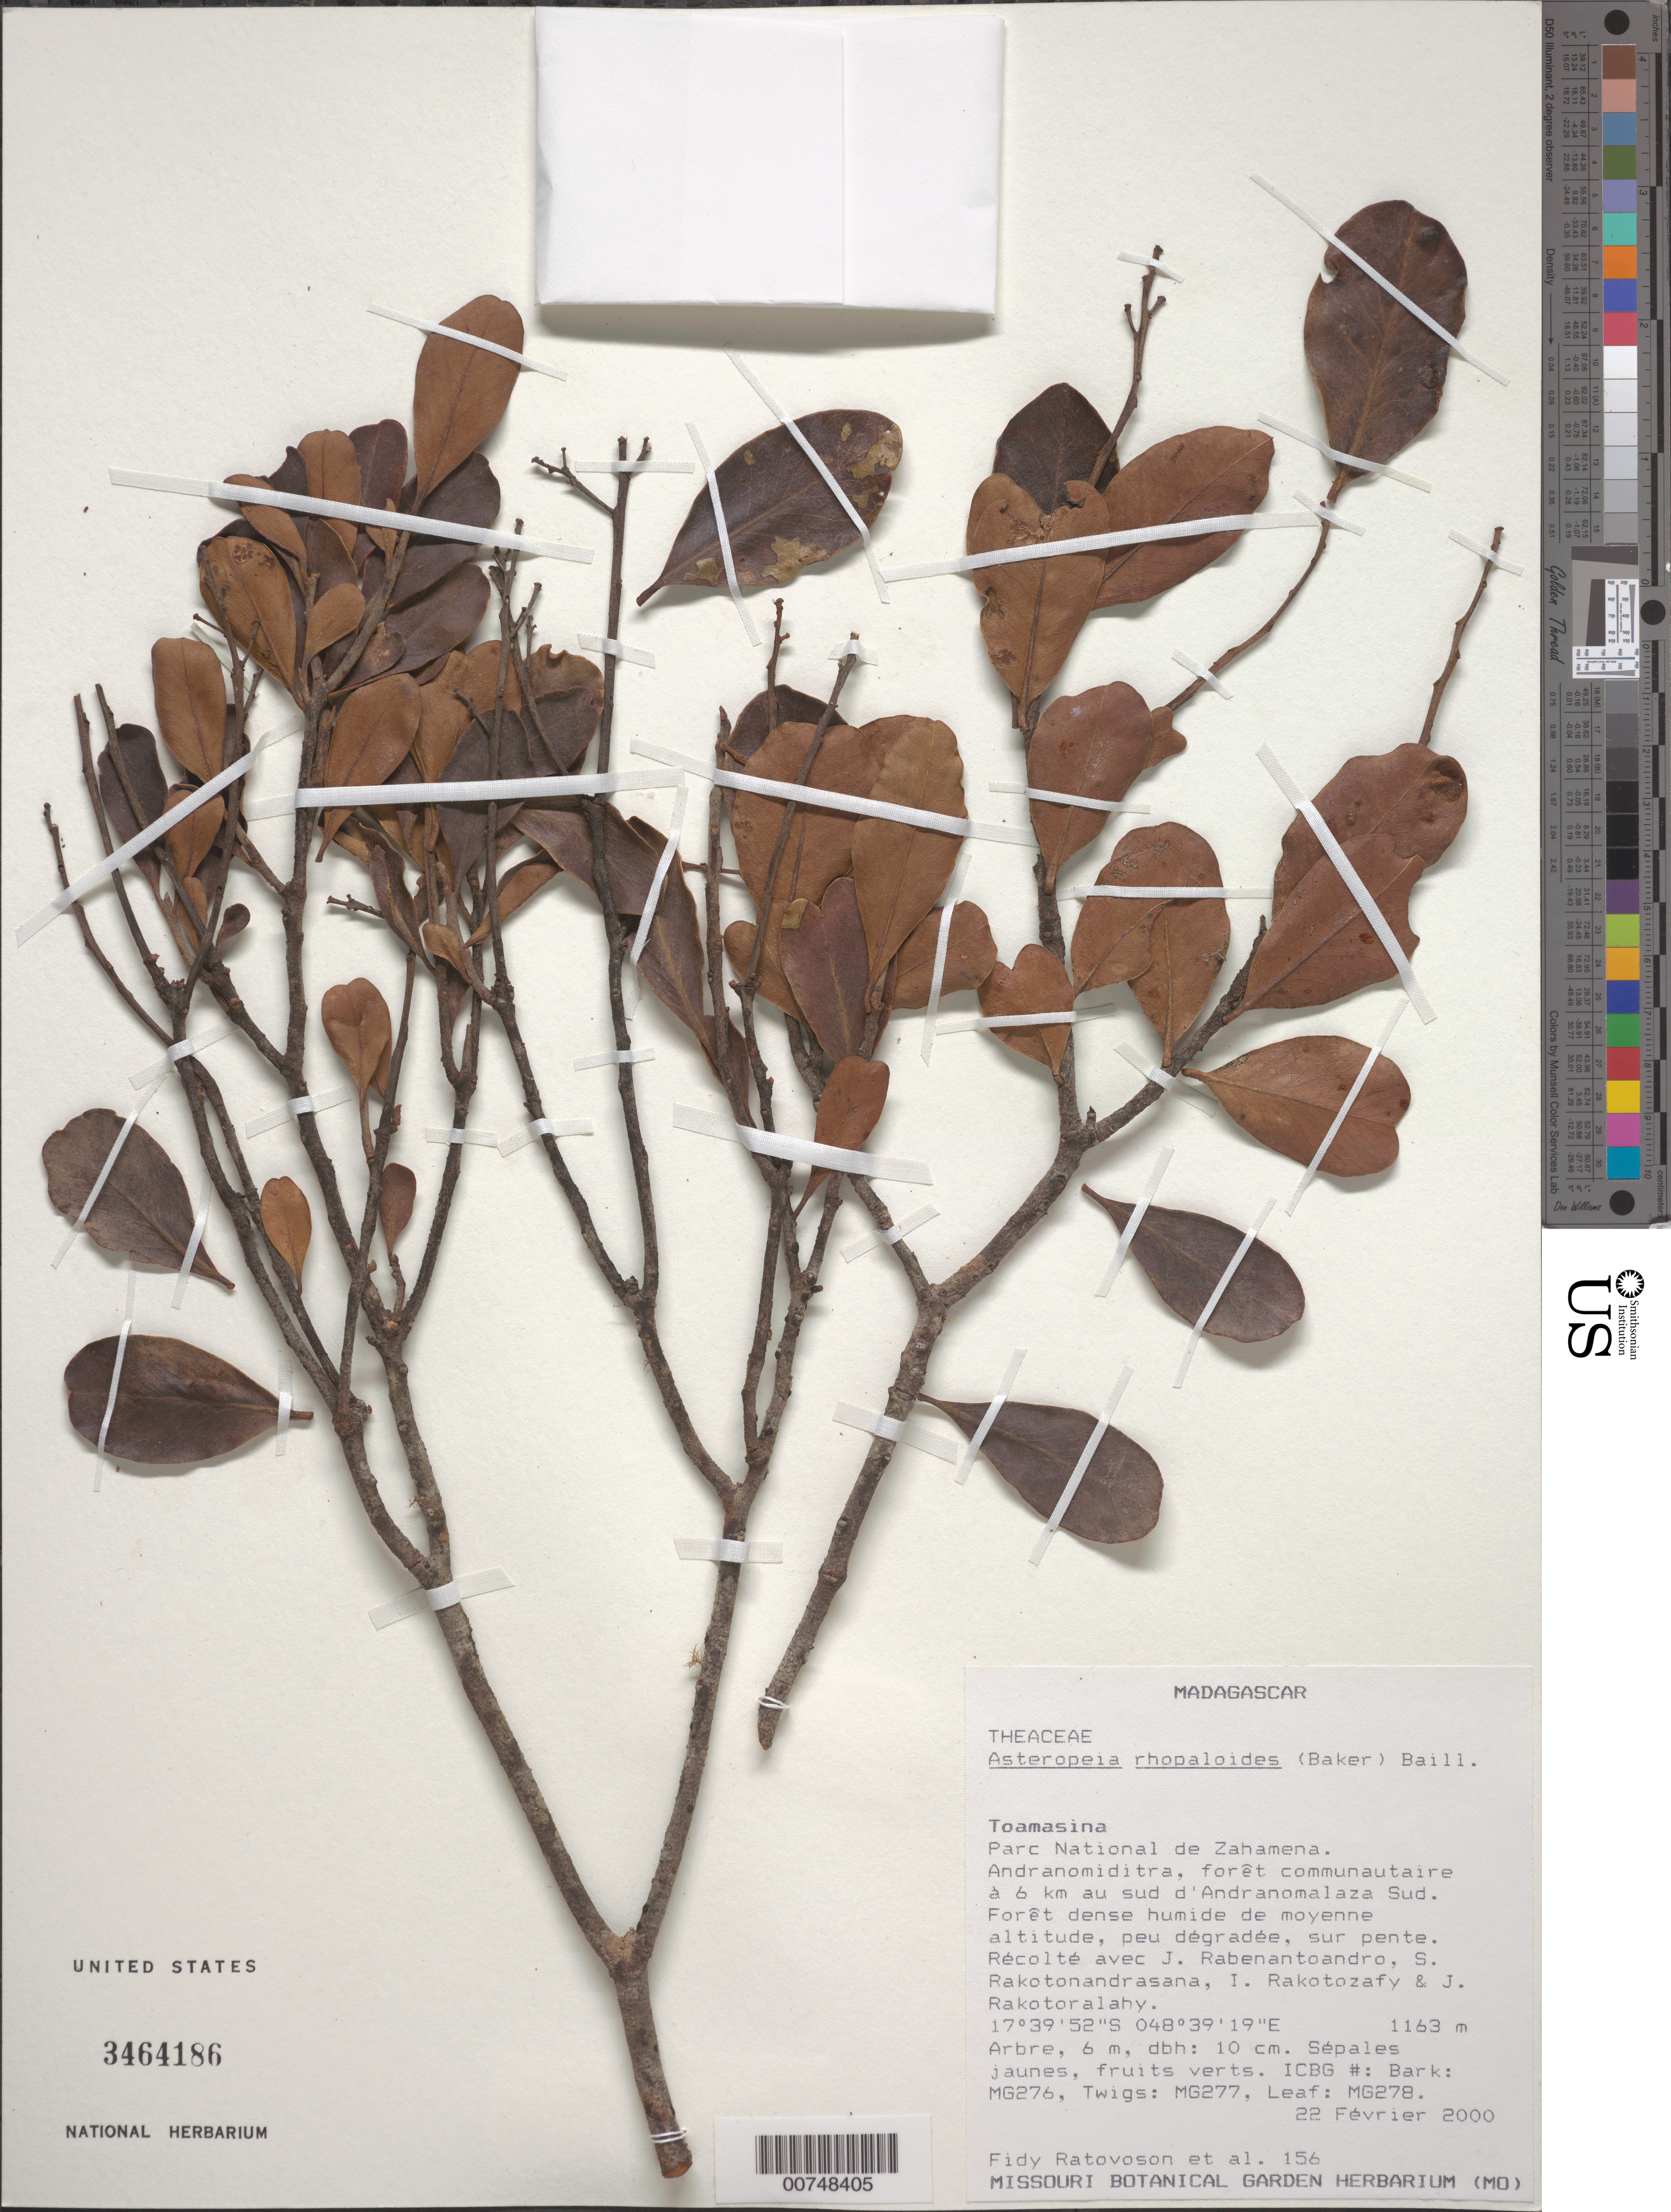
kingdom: Plantae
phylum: Tracheophyta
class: Magnoliopsida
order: Caryophyllales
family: Asteropeiaceae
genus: Asteropeia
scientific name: Asteropeia rhopaloides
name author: Baill.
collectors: F. Ratovoson, J. Rabenantoandro, S. Rakotonandrasana, I. Rakotozafy & J. Rakotoralahy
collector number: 156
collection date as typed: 22 Feb 2000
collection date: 2000-02-22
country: Madagascar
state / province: Alaotra Mangoro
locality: Parc National de Zahamena. Andranomiditra, forêt communautaire à 6 km au sud d'Andranomalaza Sud.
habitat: Forêt dense humide de moyenne altitude, peu dégradée, sur pente.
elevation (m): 1163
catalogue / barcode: US 3464186